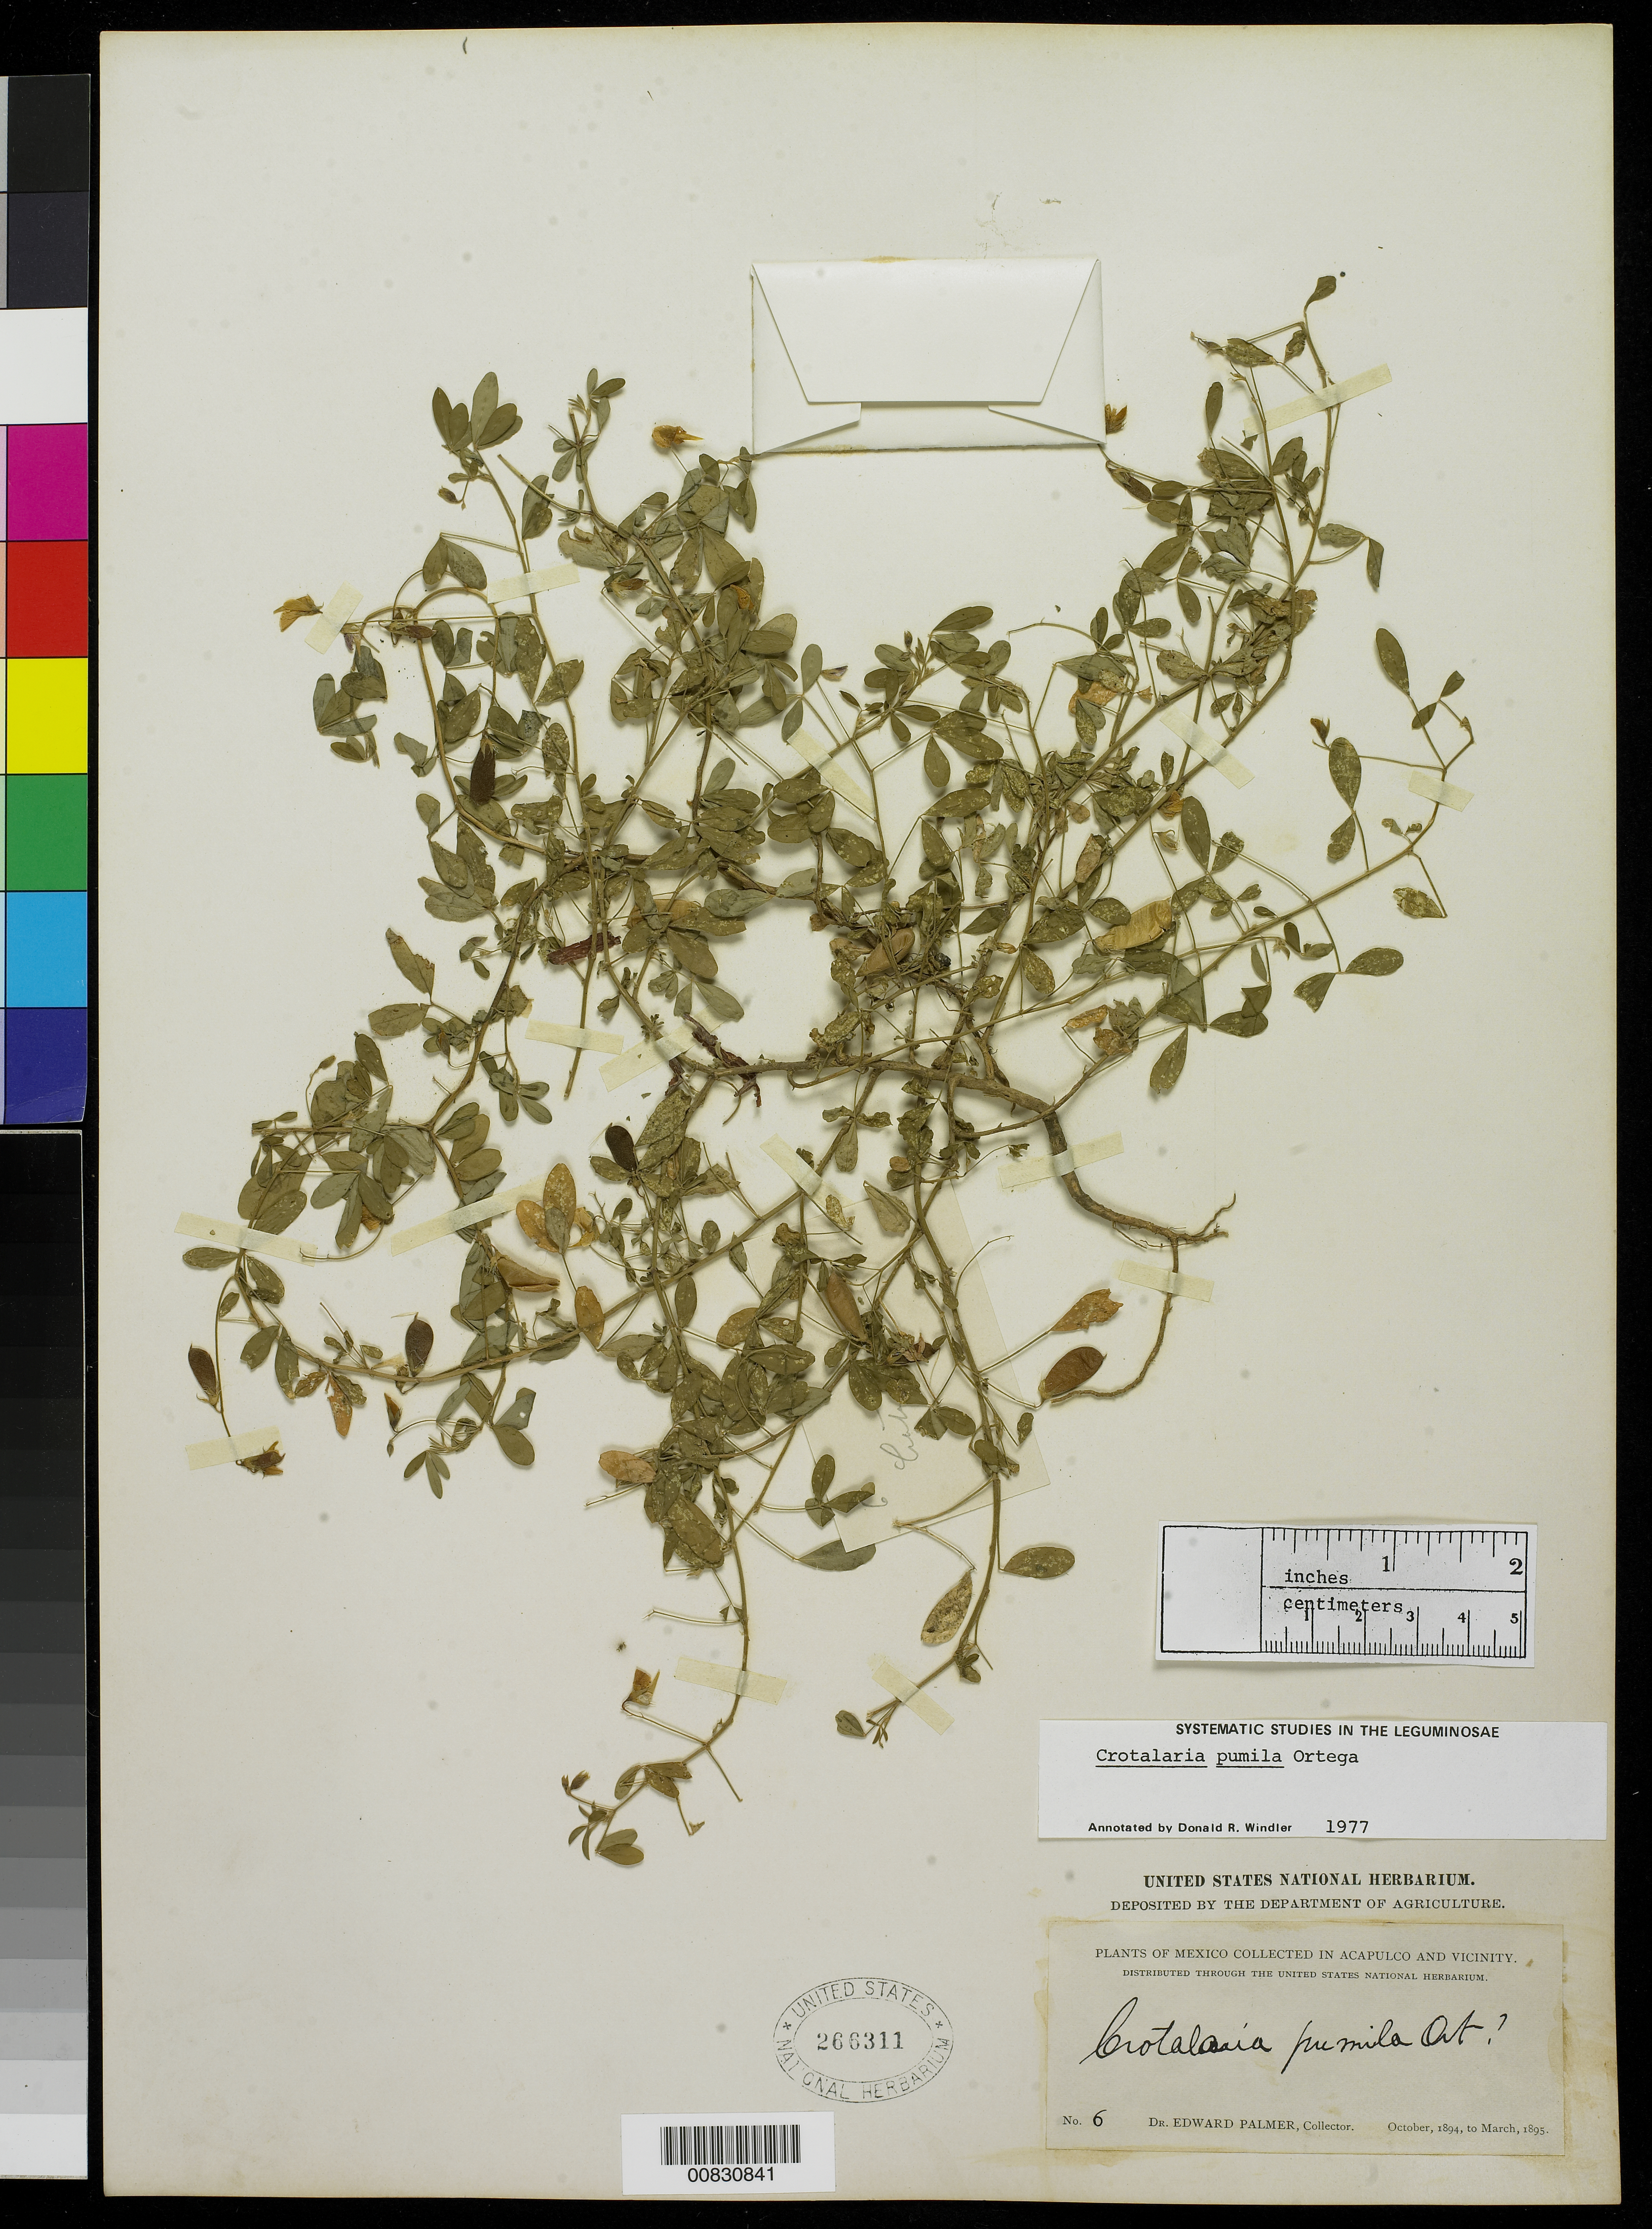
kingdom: Plantae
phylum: Tracheophyta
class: Magnoliopsida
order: Fabales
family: Fabaceae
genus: Crotalaria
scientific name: Crotalaria pumila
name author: Ortega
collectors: E. Palmer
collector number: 6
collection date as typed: Oct 1894 to -- Mar 1895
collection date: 1894-10/1895-03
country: Mexico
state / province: Guerrero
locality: Acapulco, Guerrero and vicinity.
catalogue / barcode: US 266311